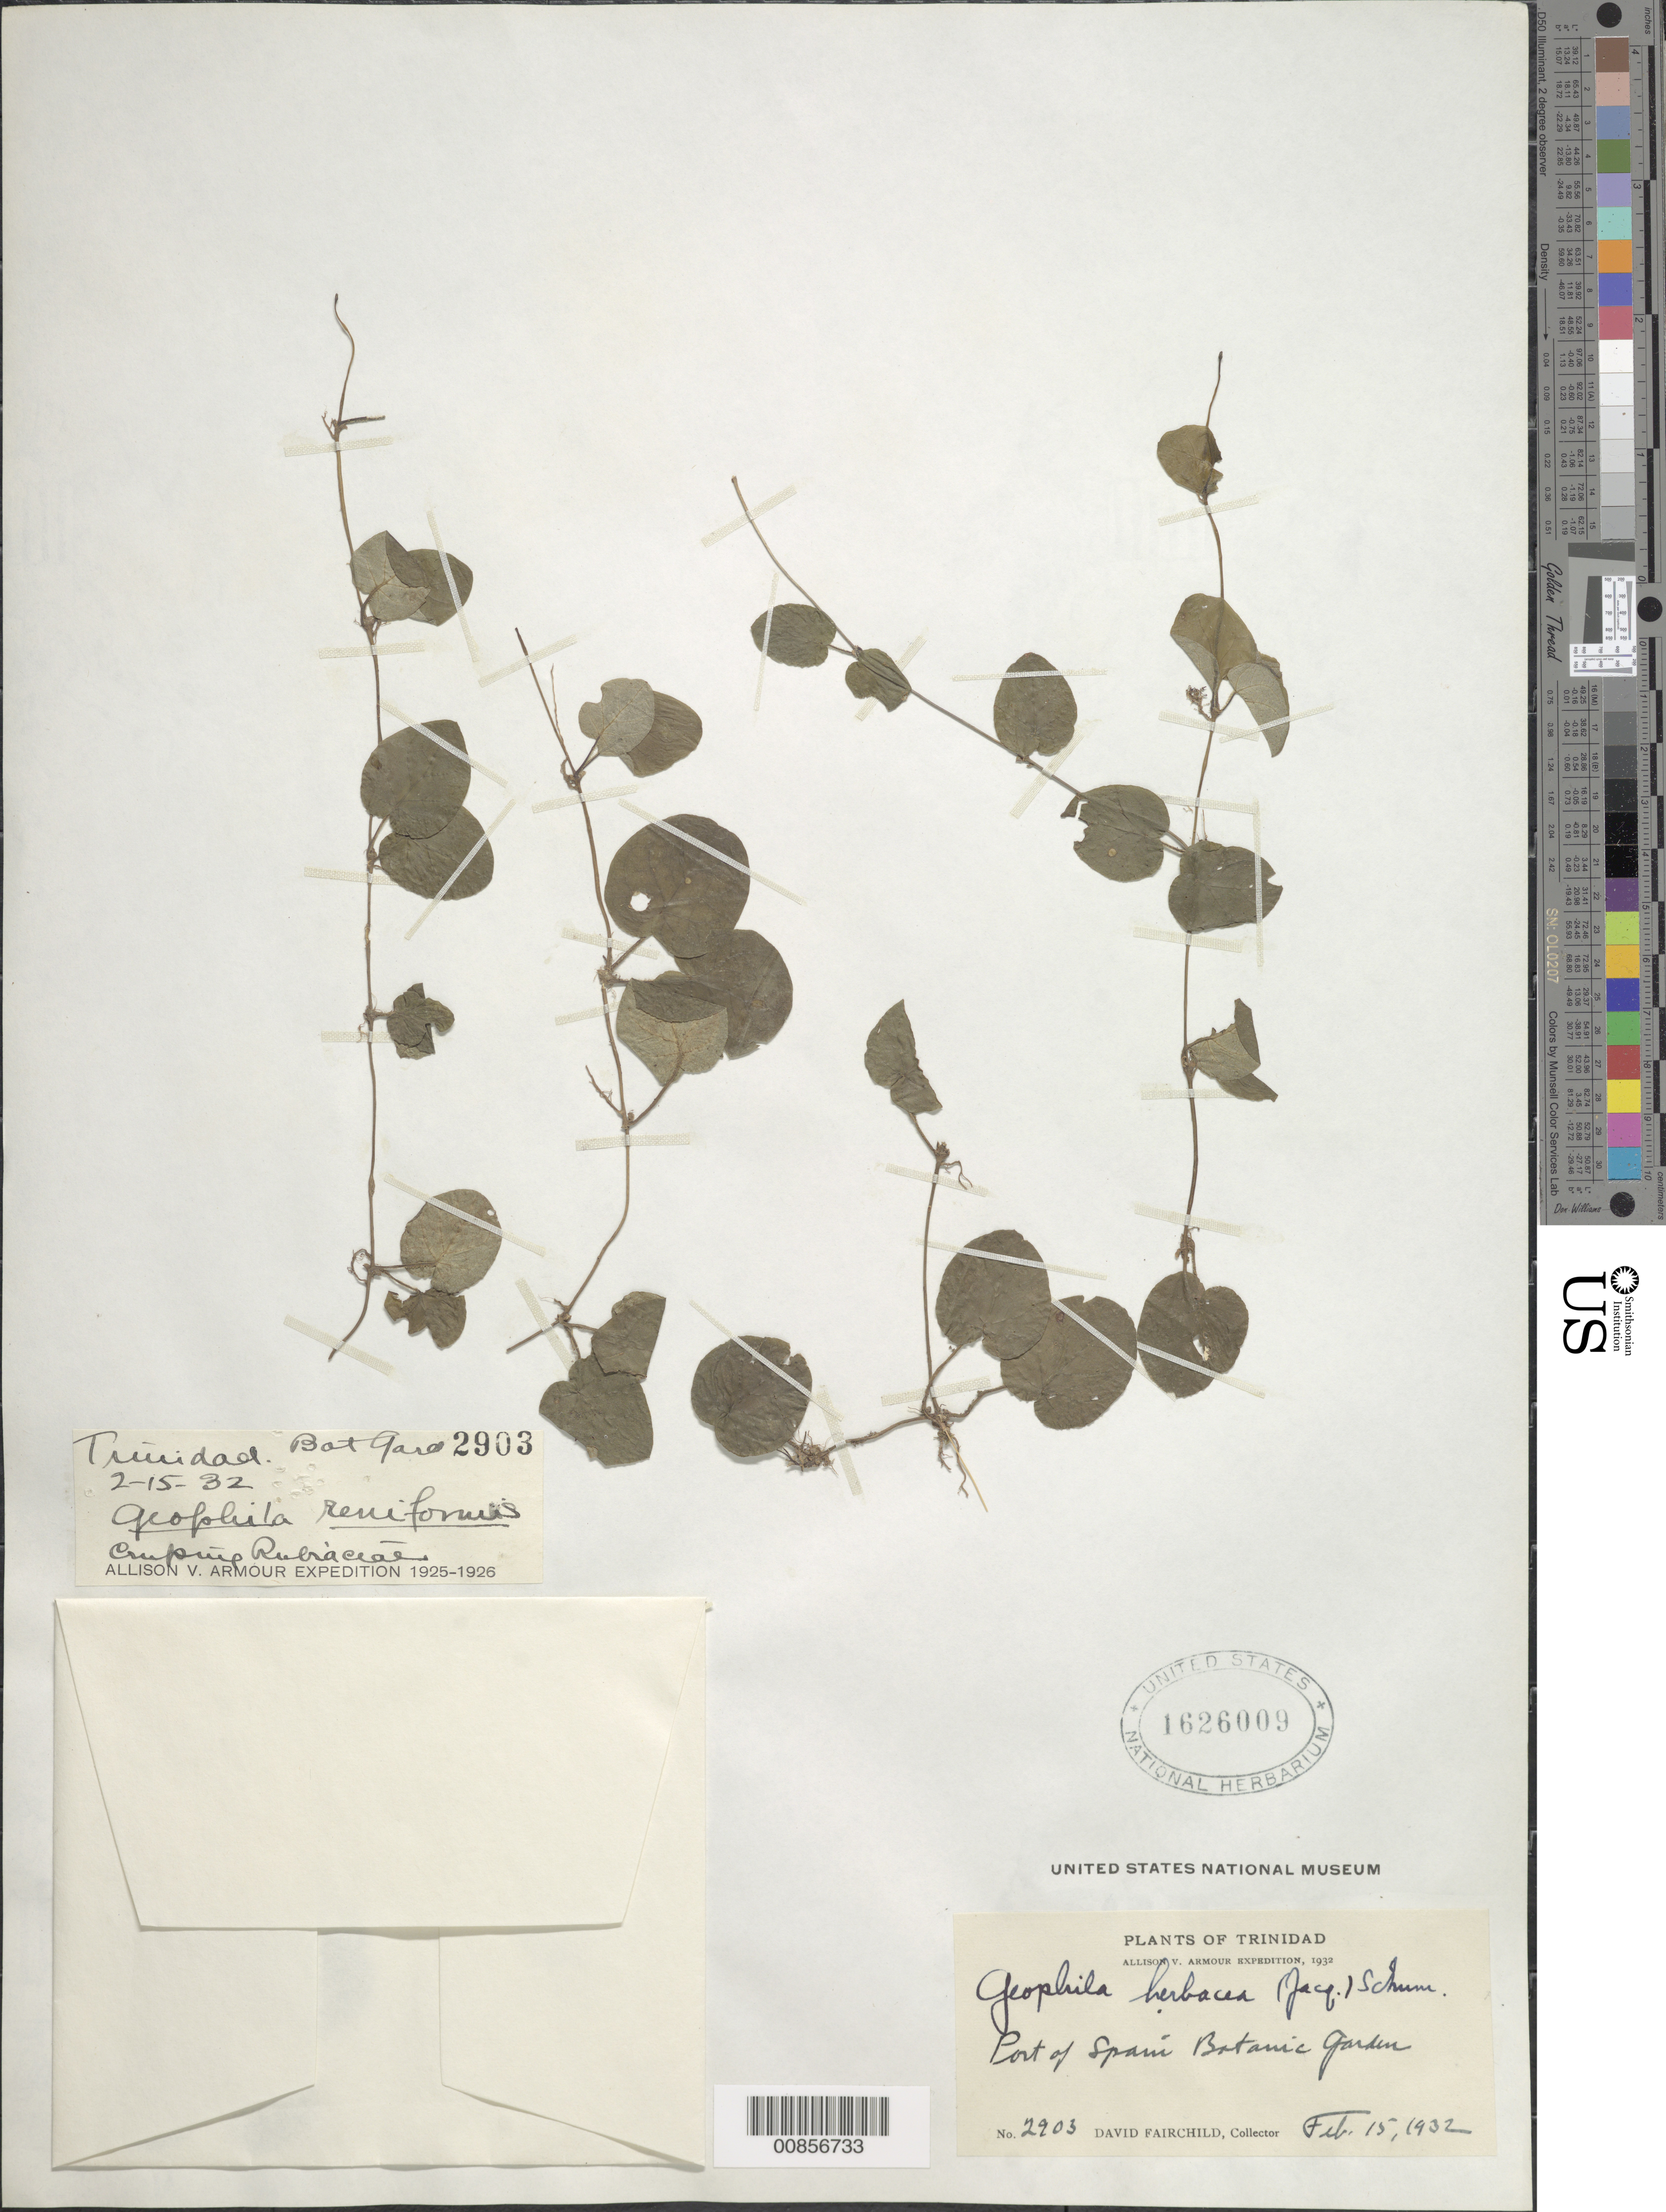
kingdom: Plantae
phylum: Tracheophyta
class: Magnoliopsida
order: Gentianales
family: Rubiaceae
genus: Geophila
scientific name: Geophila repens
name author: (L.) I.M. Johnst.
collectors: D. Fairchild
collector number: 2903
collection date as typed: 15 Feb 1932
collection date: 1932-02-15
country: Trinidad and Tobago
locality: Port of Spain Botanic Garden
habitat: Botanic garden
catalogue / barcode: US 1626009